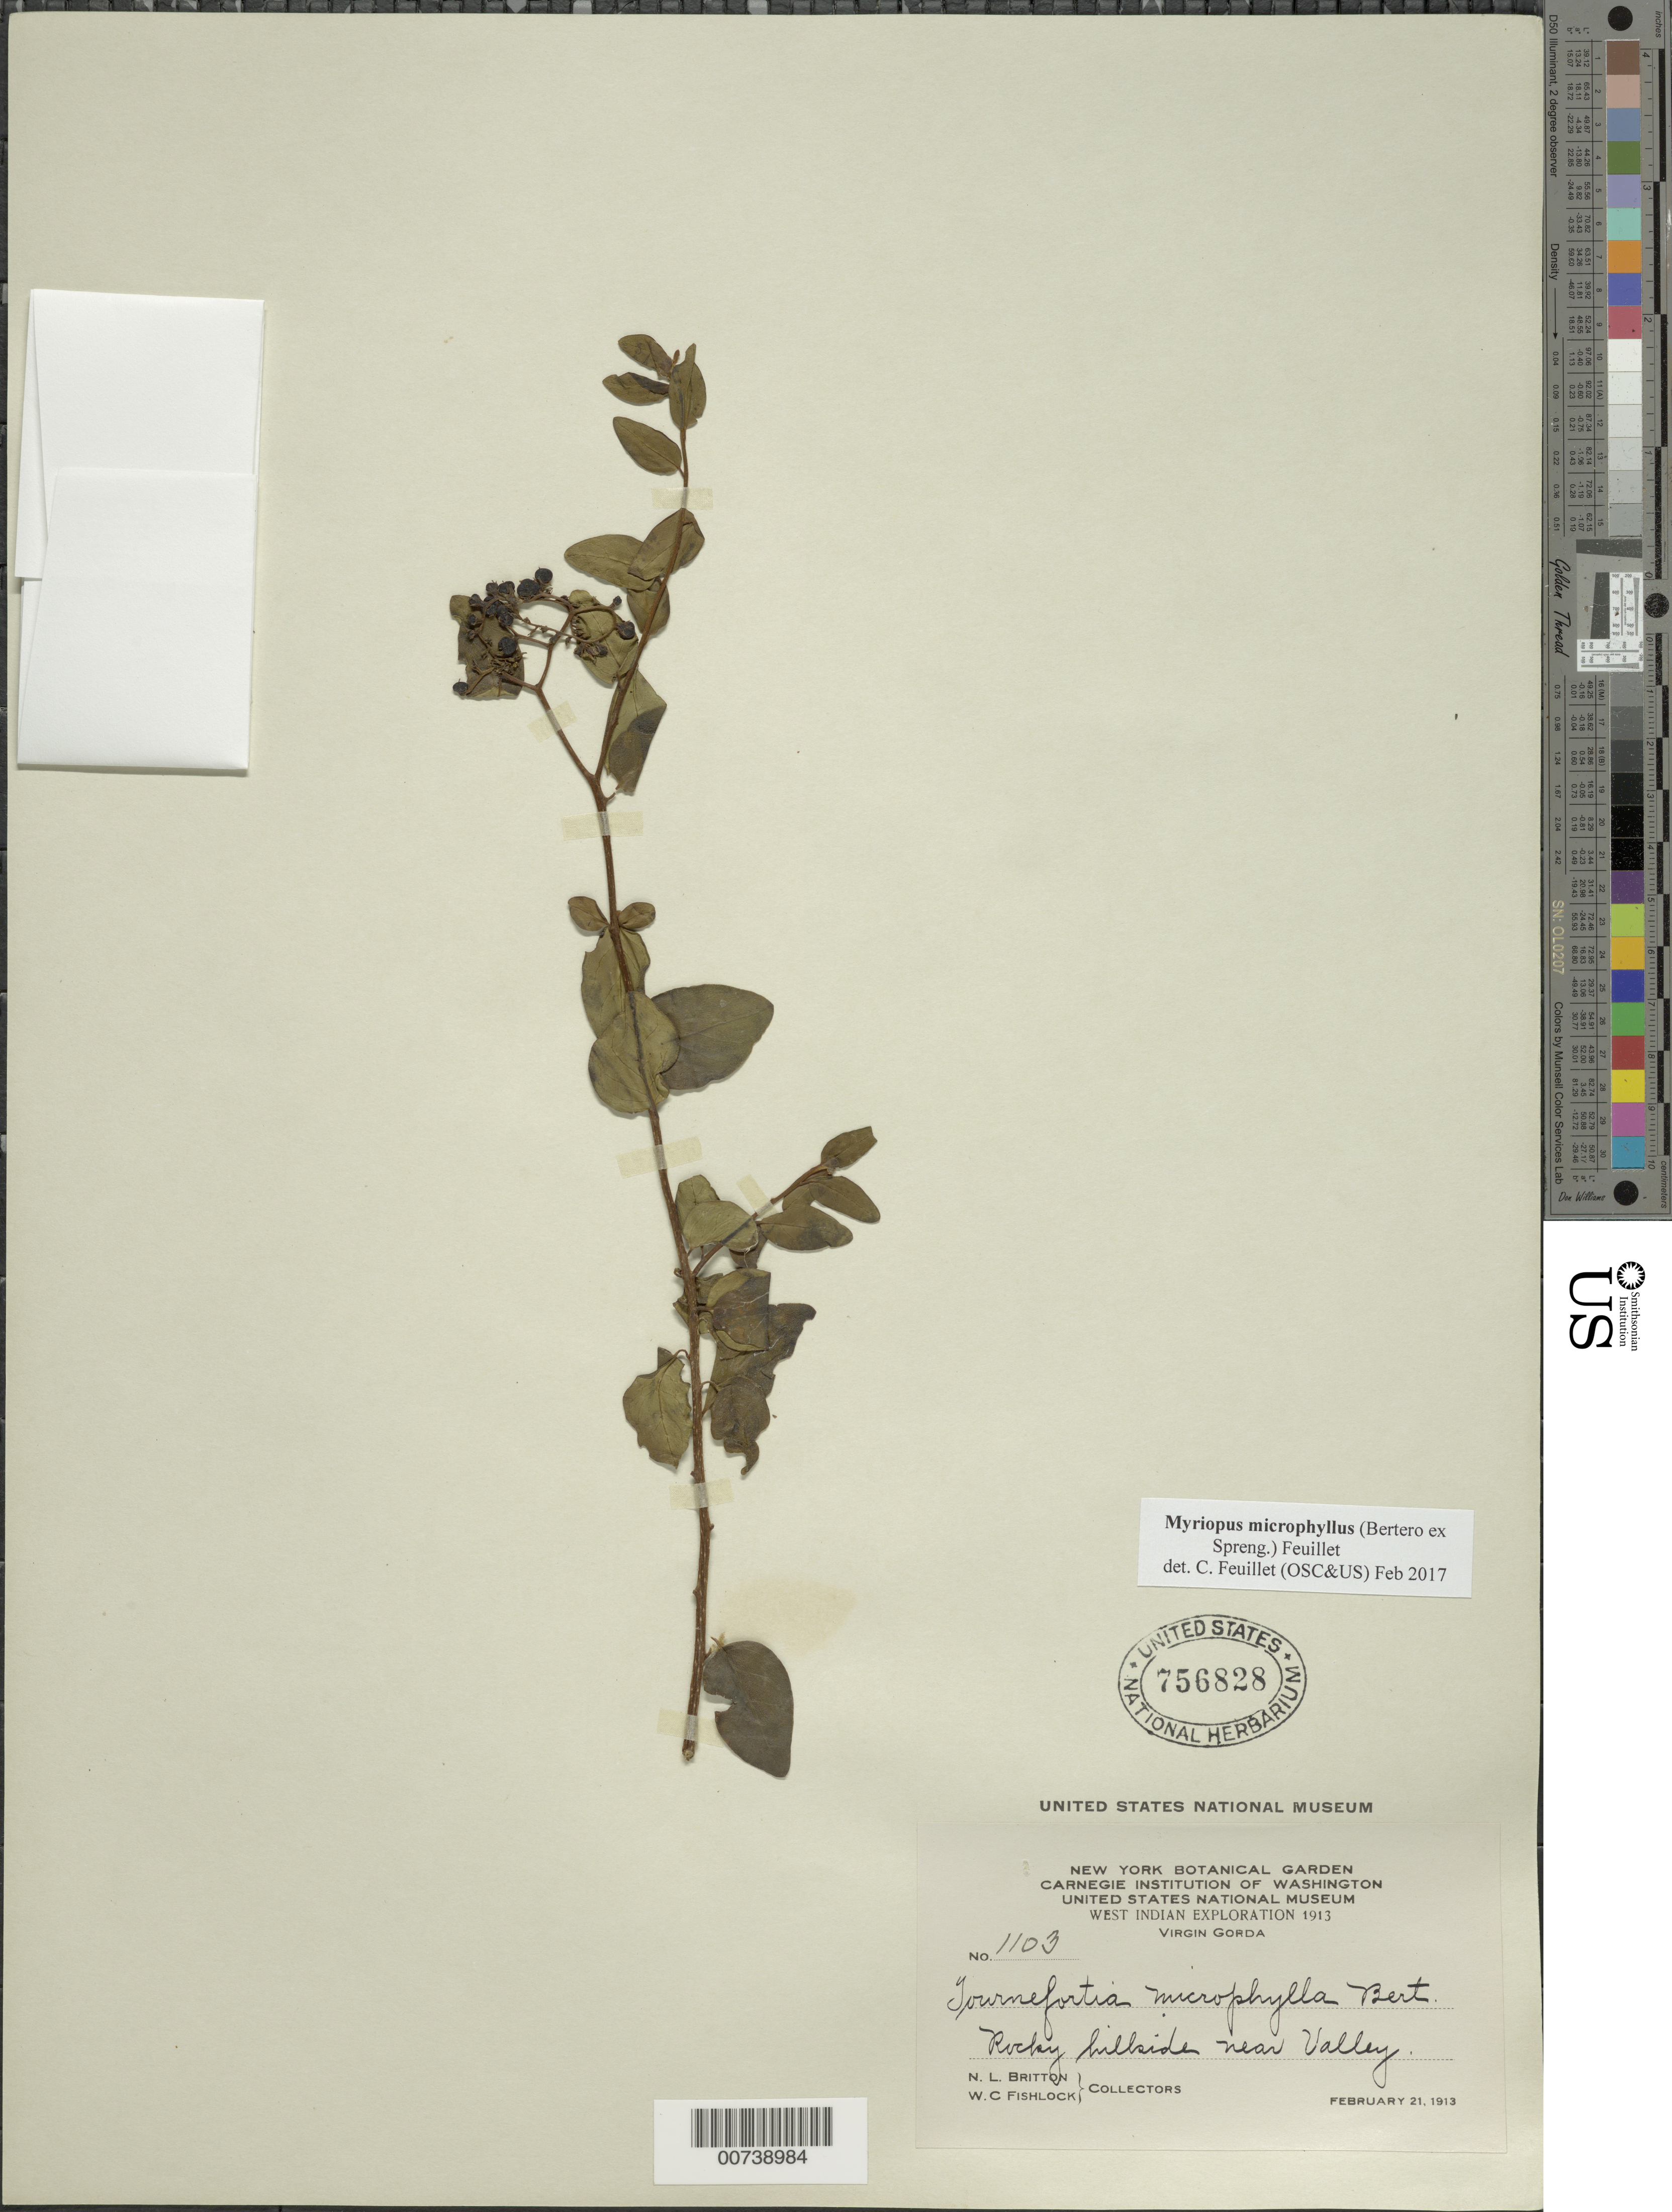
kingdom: Plantae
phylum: Tracheophyta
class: Magnoliopsida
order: Boraginales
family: Heliotropiaceae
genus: Myriopus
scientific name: Myriopus microphyllus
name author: (Bertero ex Spreng.) Feuillet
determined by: Feuillet, C.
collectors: N. Britton & W. Fishlock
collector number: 1103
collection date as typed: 21 Feb 1913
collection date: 1913-02-21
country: British Virgin Islands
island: Virgin Gorda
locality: Rocky hillside near Valley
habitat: Rocky hillside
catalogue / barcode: US 756828